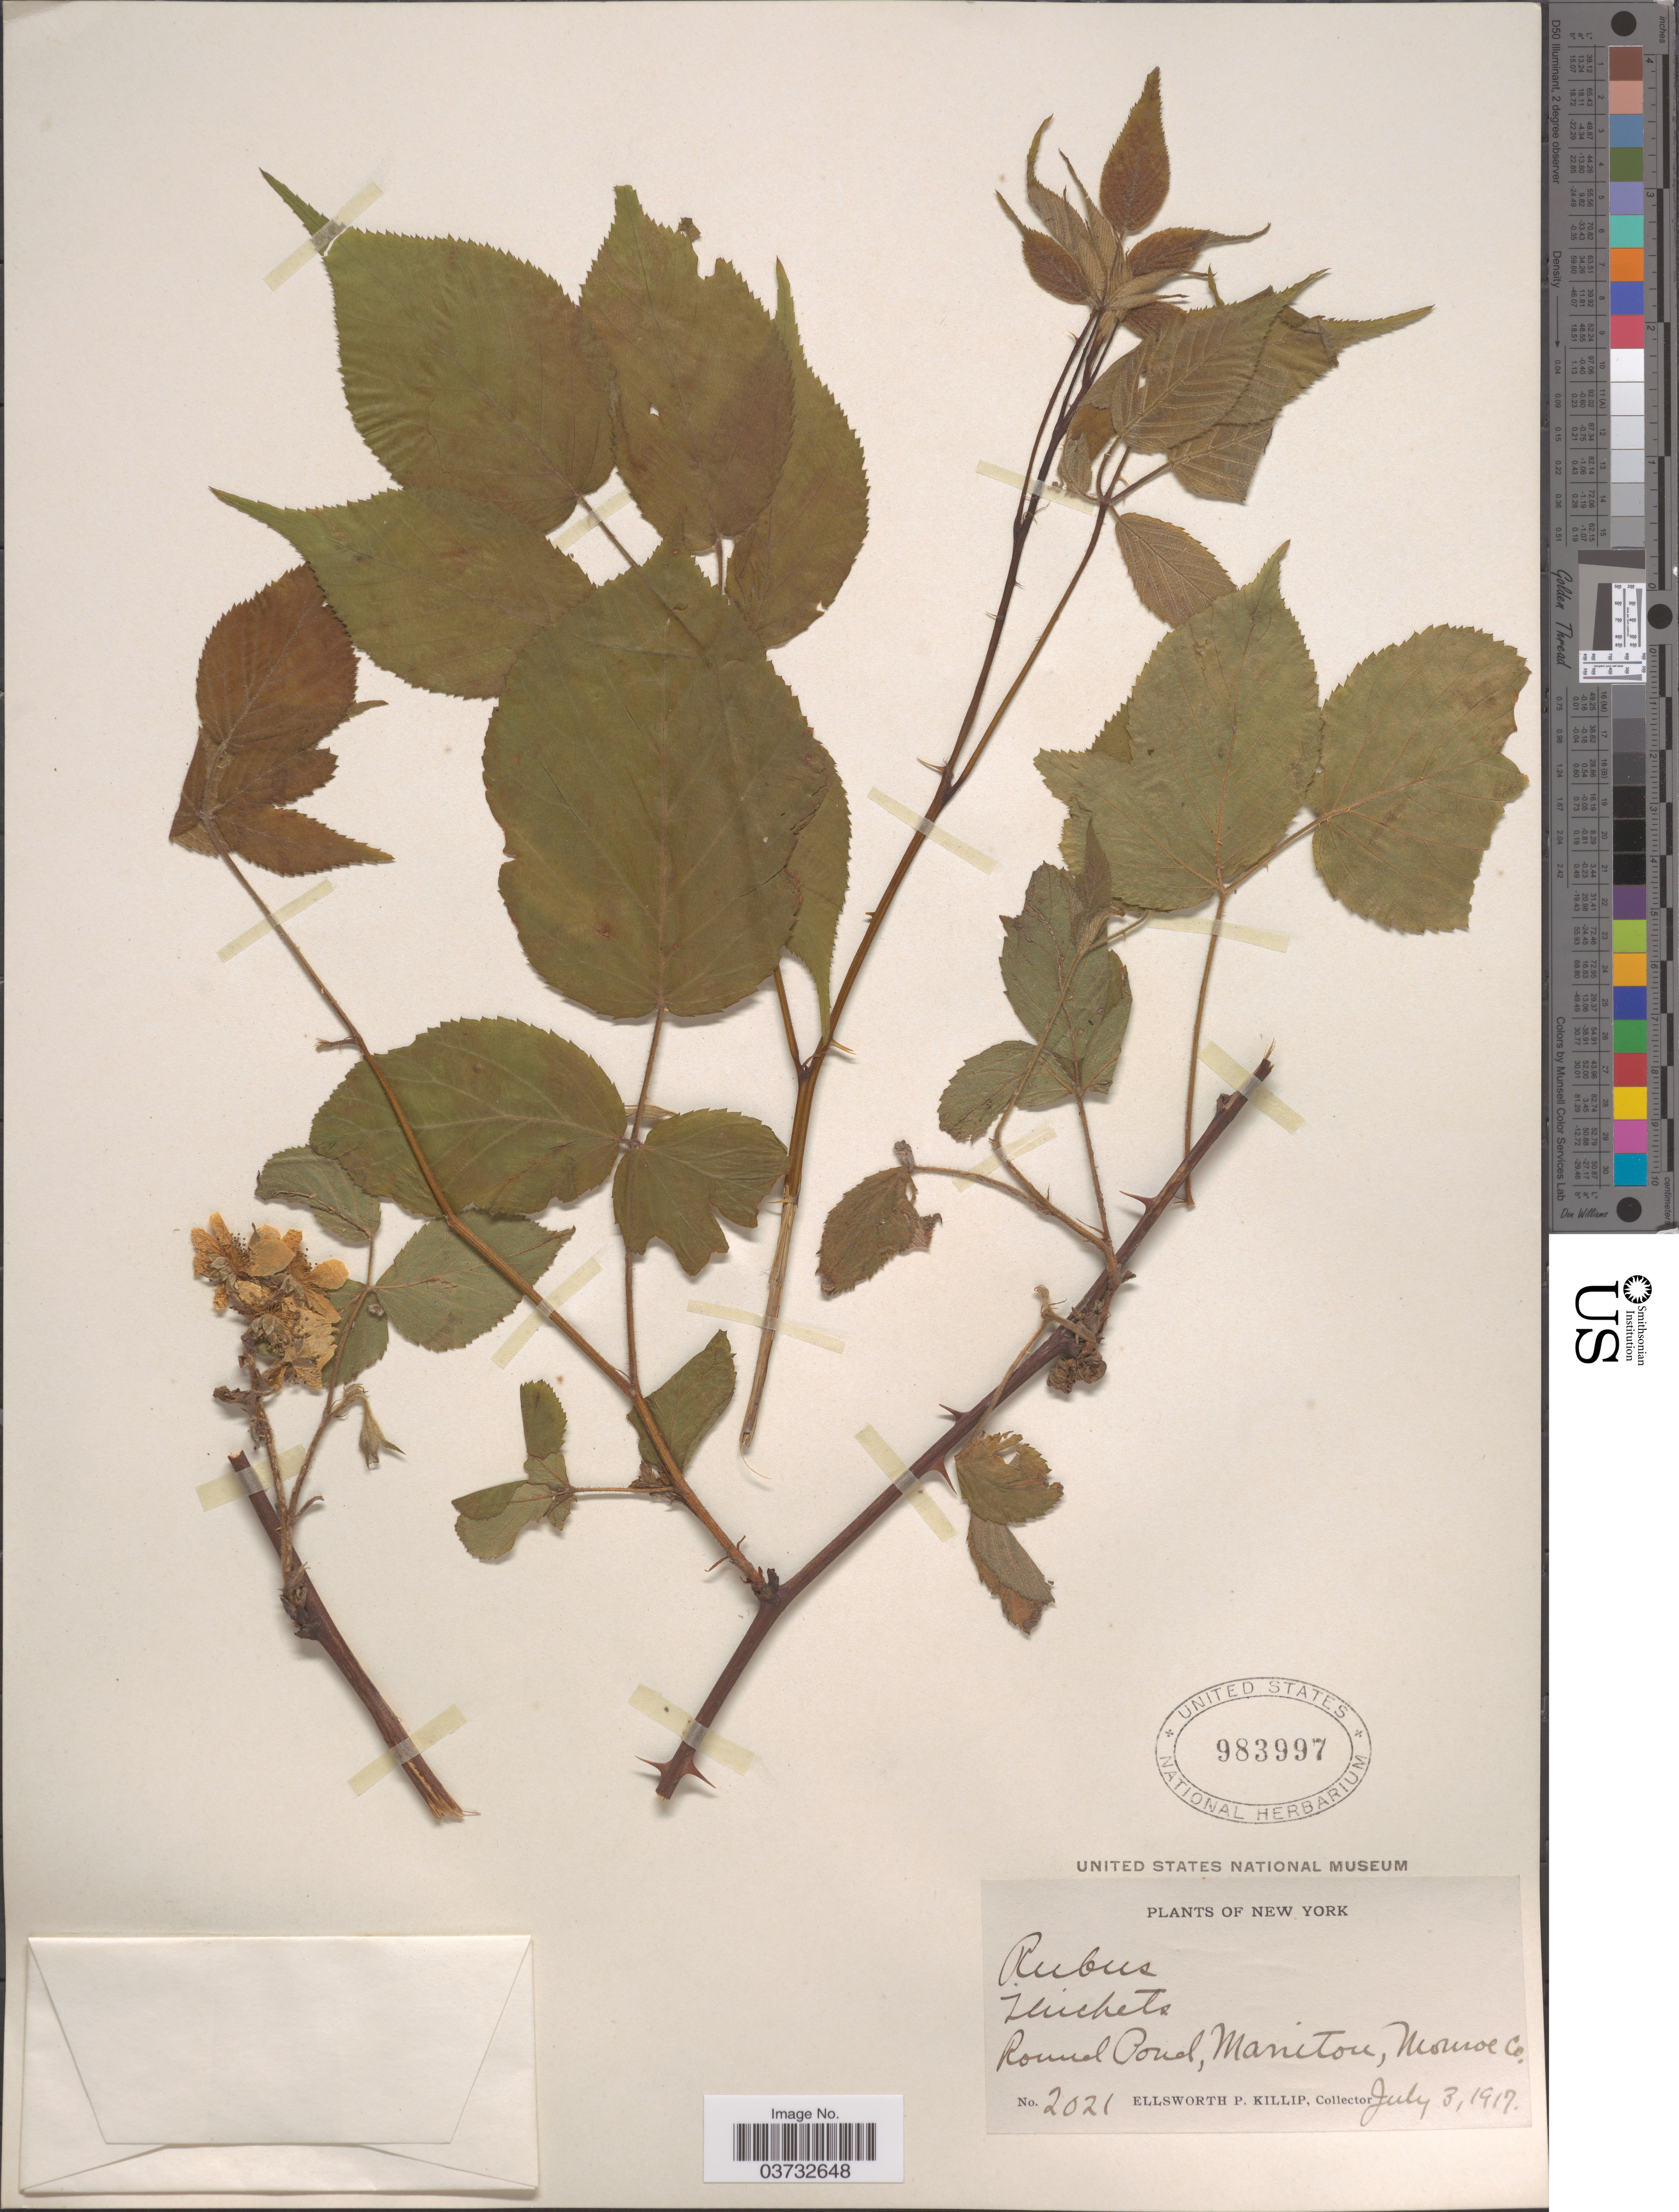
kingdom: Plantae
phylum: Tracheophyta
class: Magnoliopsida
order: Rosales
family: Rosaceae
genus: Rubus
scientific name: Rubus sp.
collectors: E. P. Killip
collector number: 2021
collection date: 1917-07-03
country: United States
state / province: New York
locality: Round Pond, Manitou, Monroe Co.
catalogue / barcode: US 983997